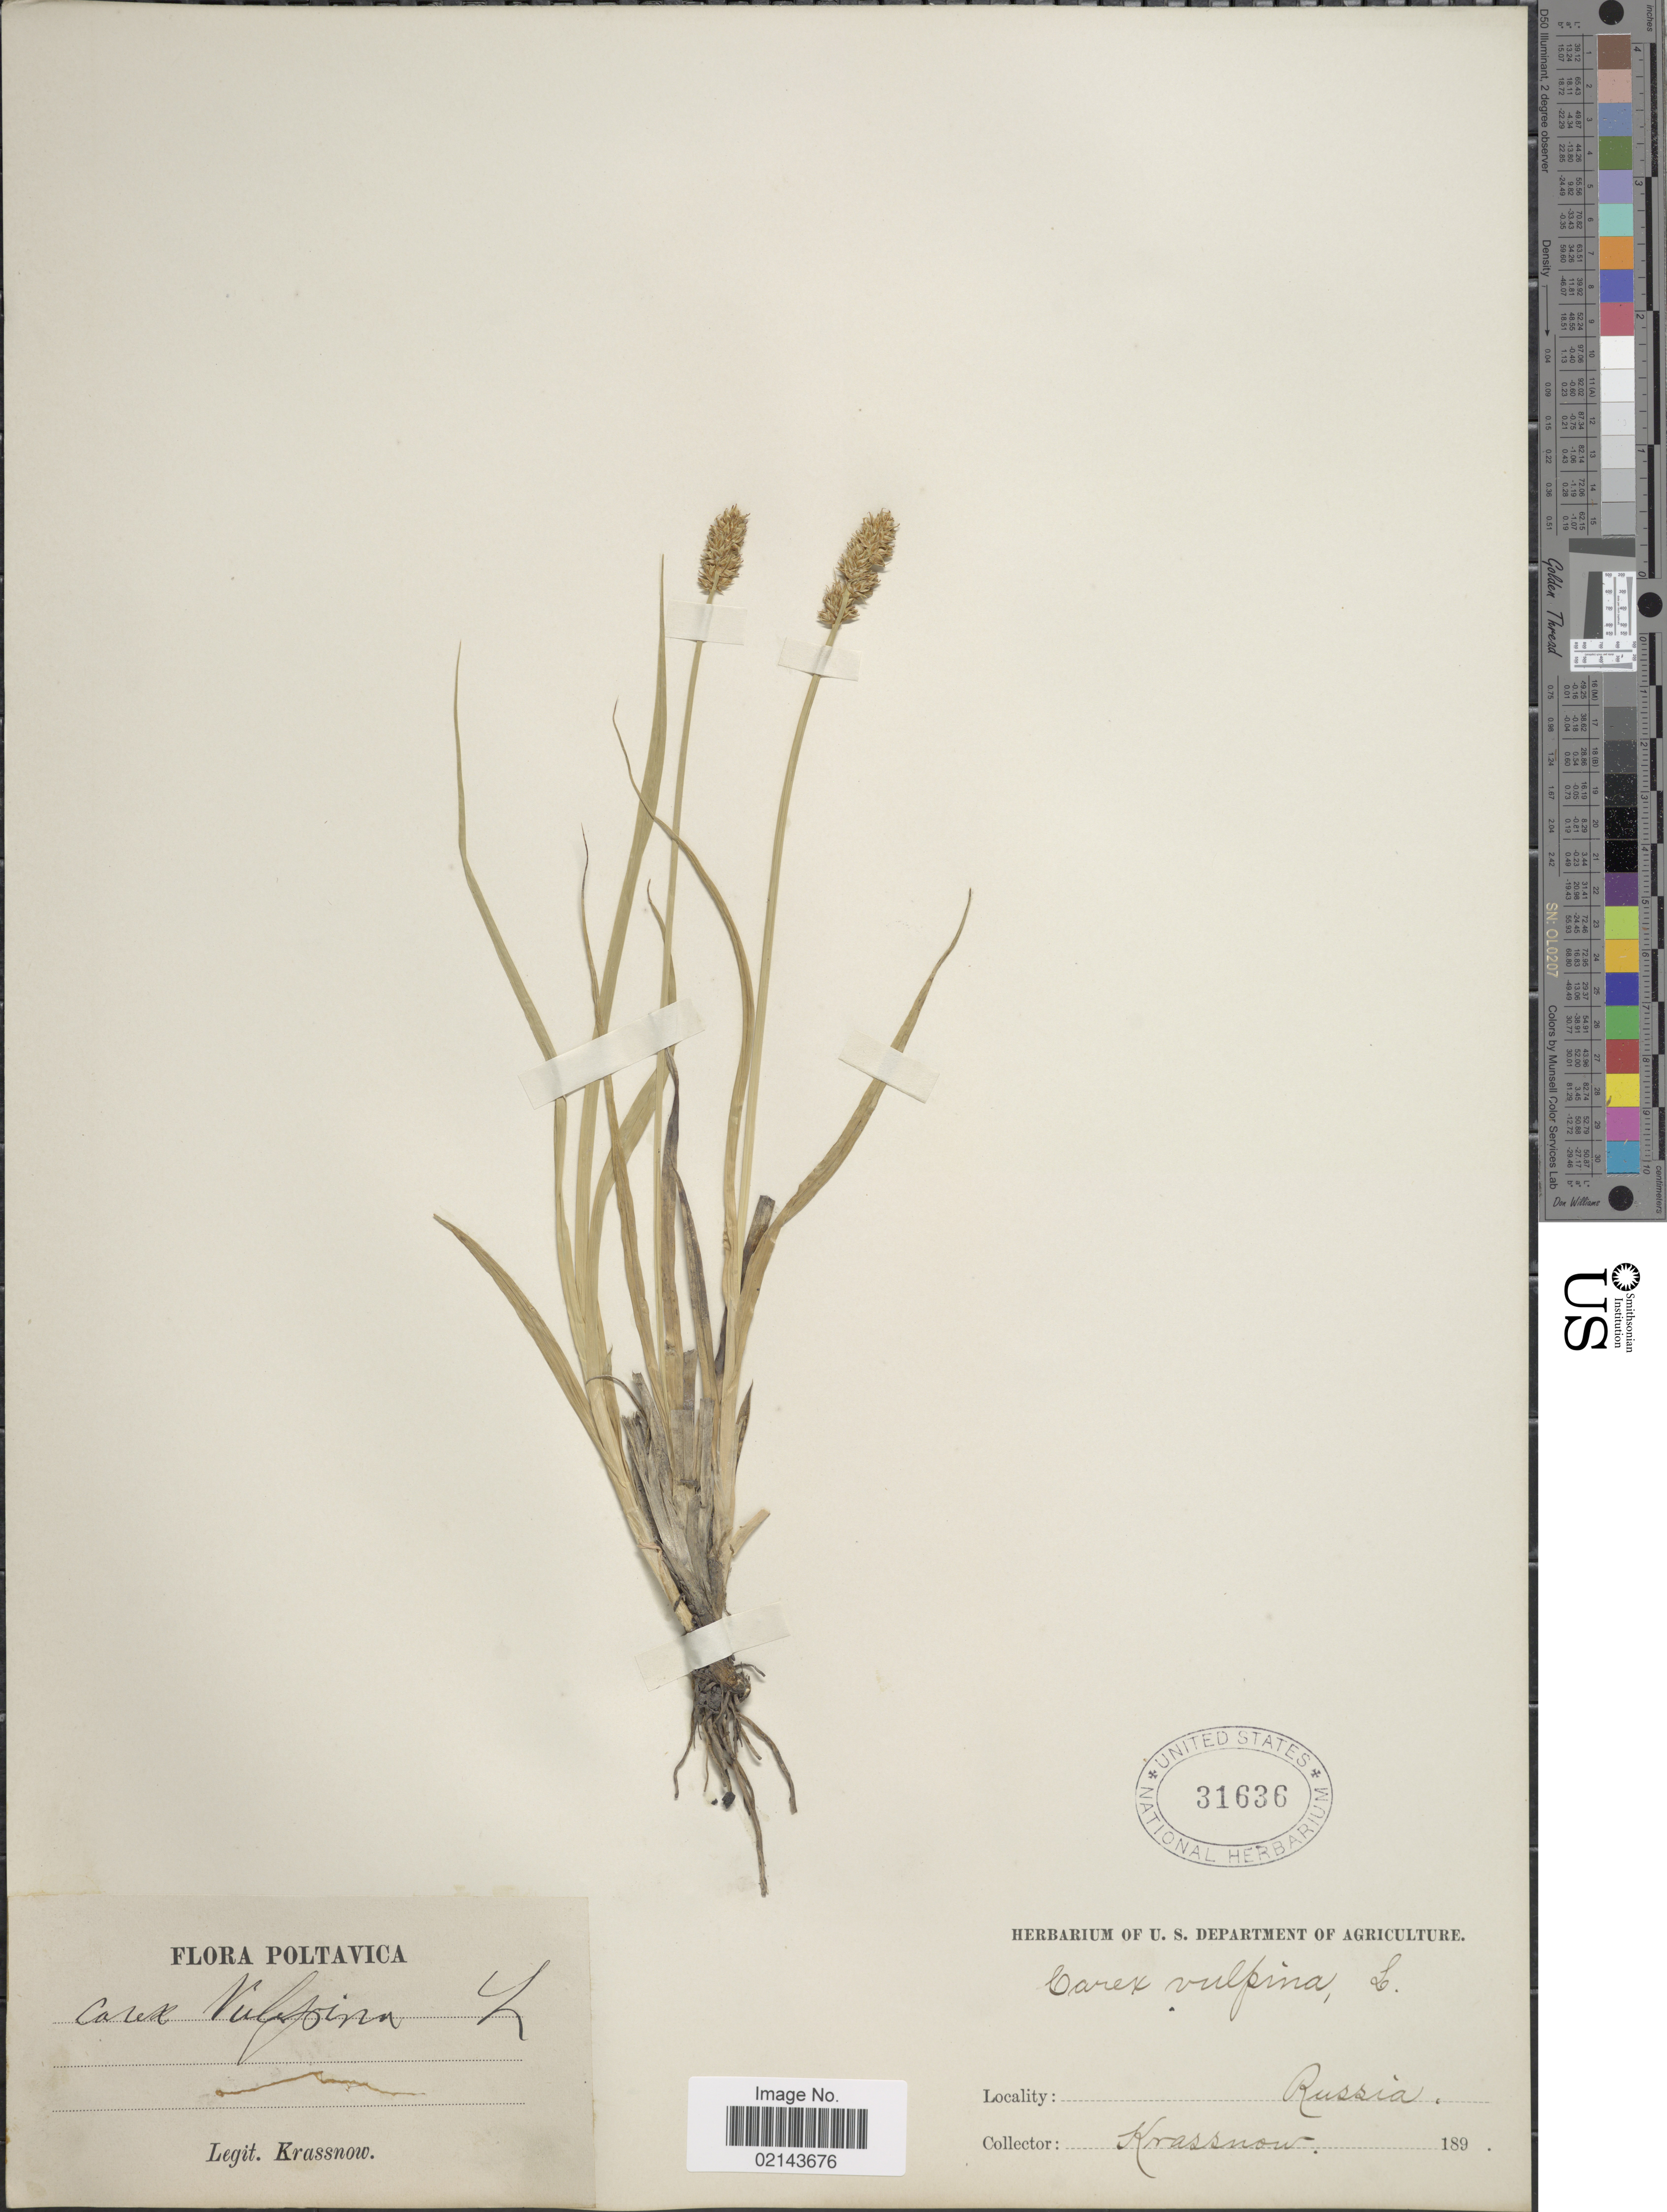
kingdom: Plantae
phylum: Tracheophyta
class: Liliopsida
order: Poales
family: Cyperaceae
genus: Carex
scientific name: Carex vulpina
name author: L.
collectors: -. Krassnow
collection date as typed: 189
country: Ukraine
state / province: Poltava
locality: Russia, Poltavica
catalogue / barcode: US 31636